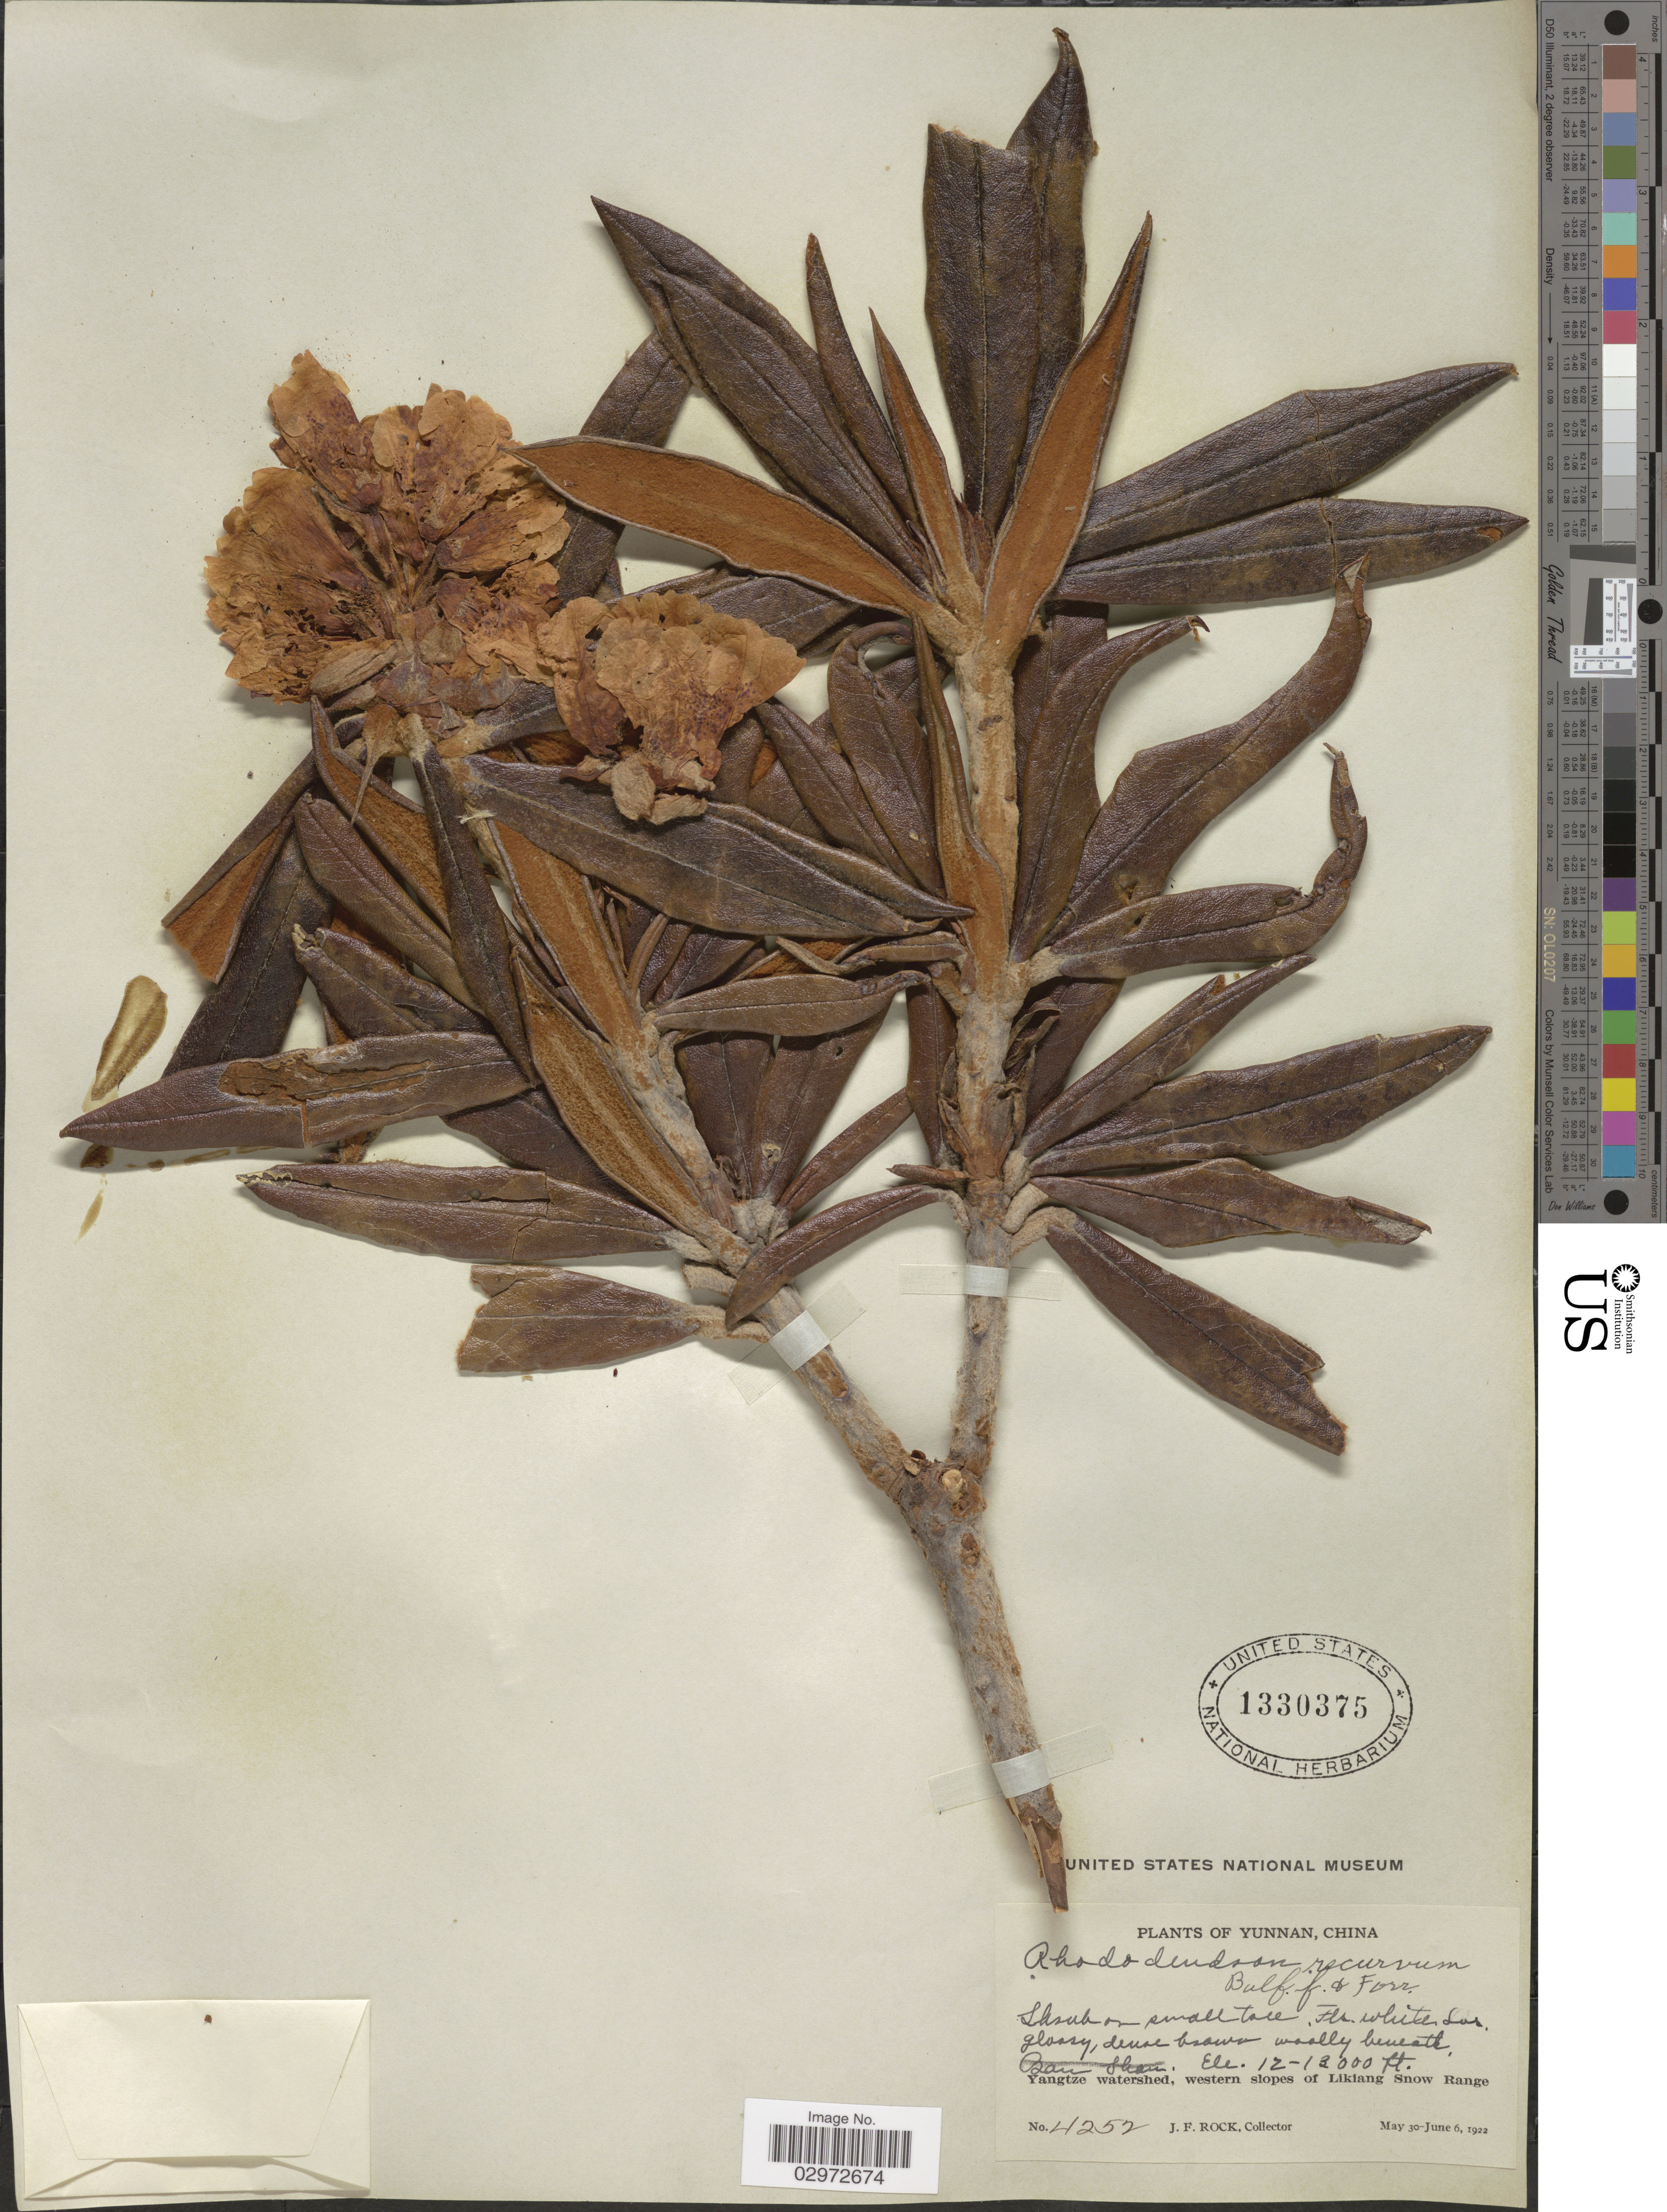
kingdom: Plantae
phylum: Tracheophyta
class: Magnoliopsida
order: Ericales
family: Ericaceae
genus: Rhododendron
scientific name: Rhododendron recurvum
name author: Balf. f. & Forrest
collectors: J. Rock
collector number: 4252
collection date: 1922-05-30/1922-06-06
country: China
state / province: Yunnan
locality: Yangtze watershed, western slopes of Likiang Snow Range.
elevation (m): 3658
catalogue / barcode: US 1330375